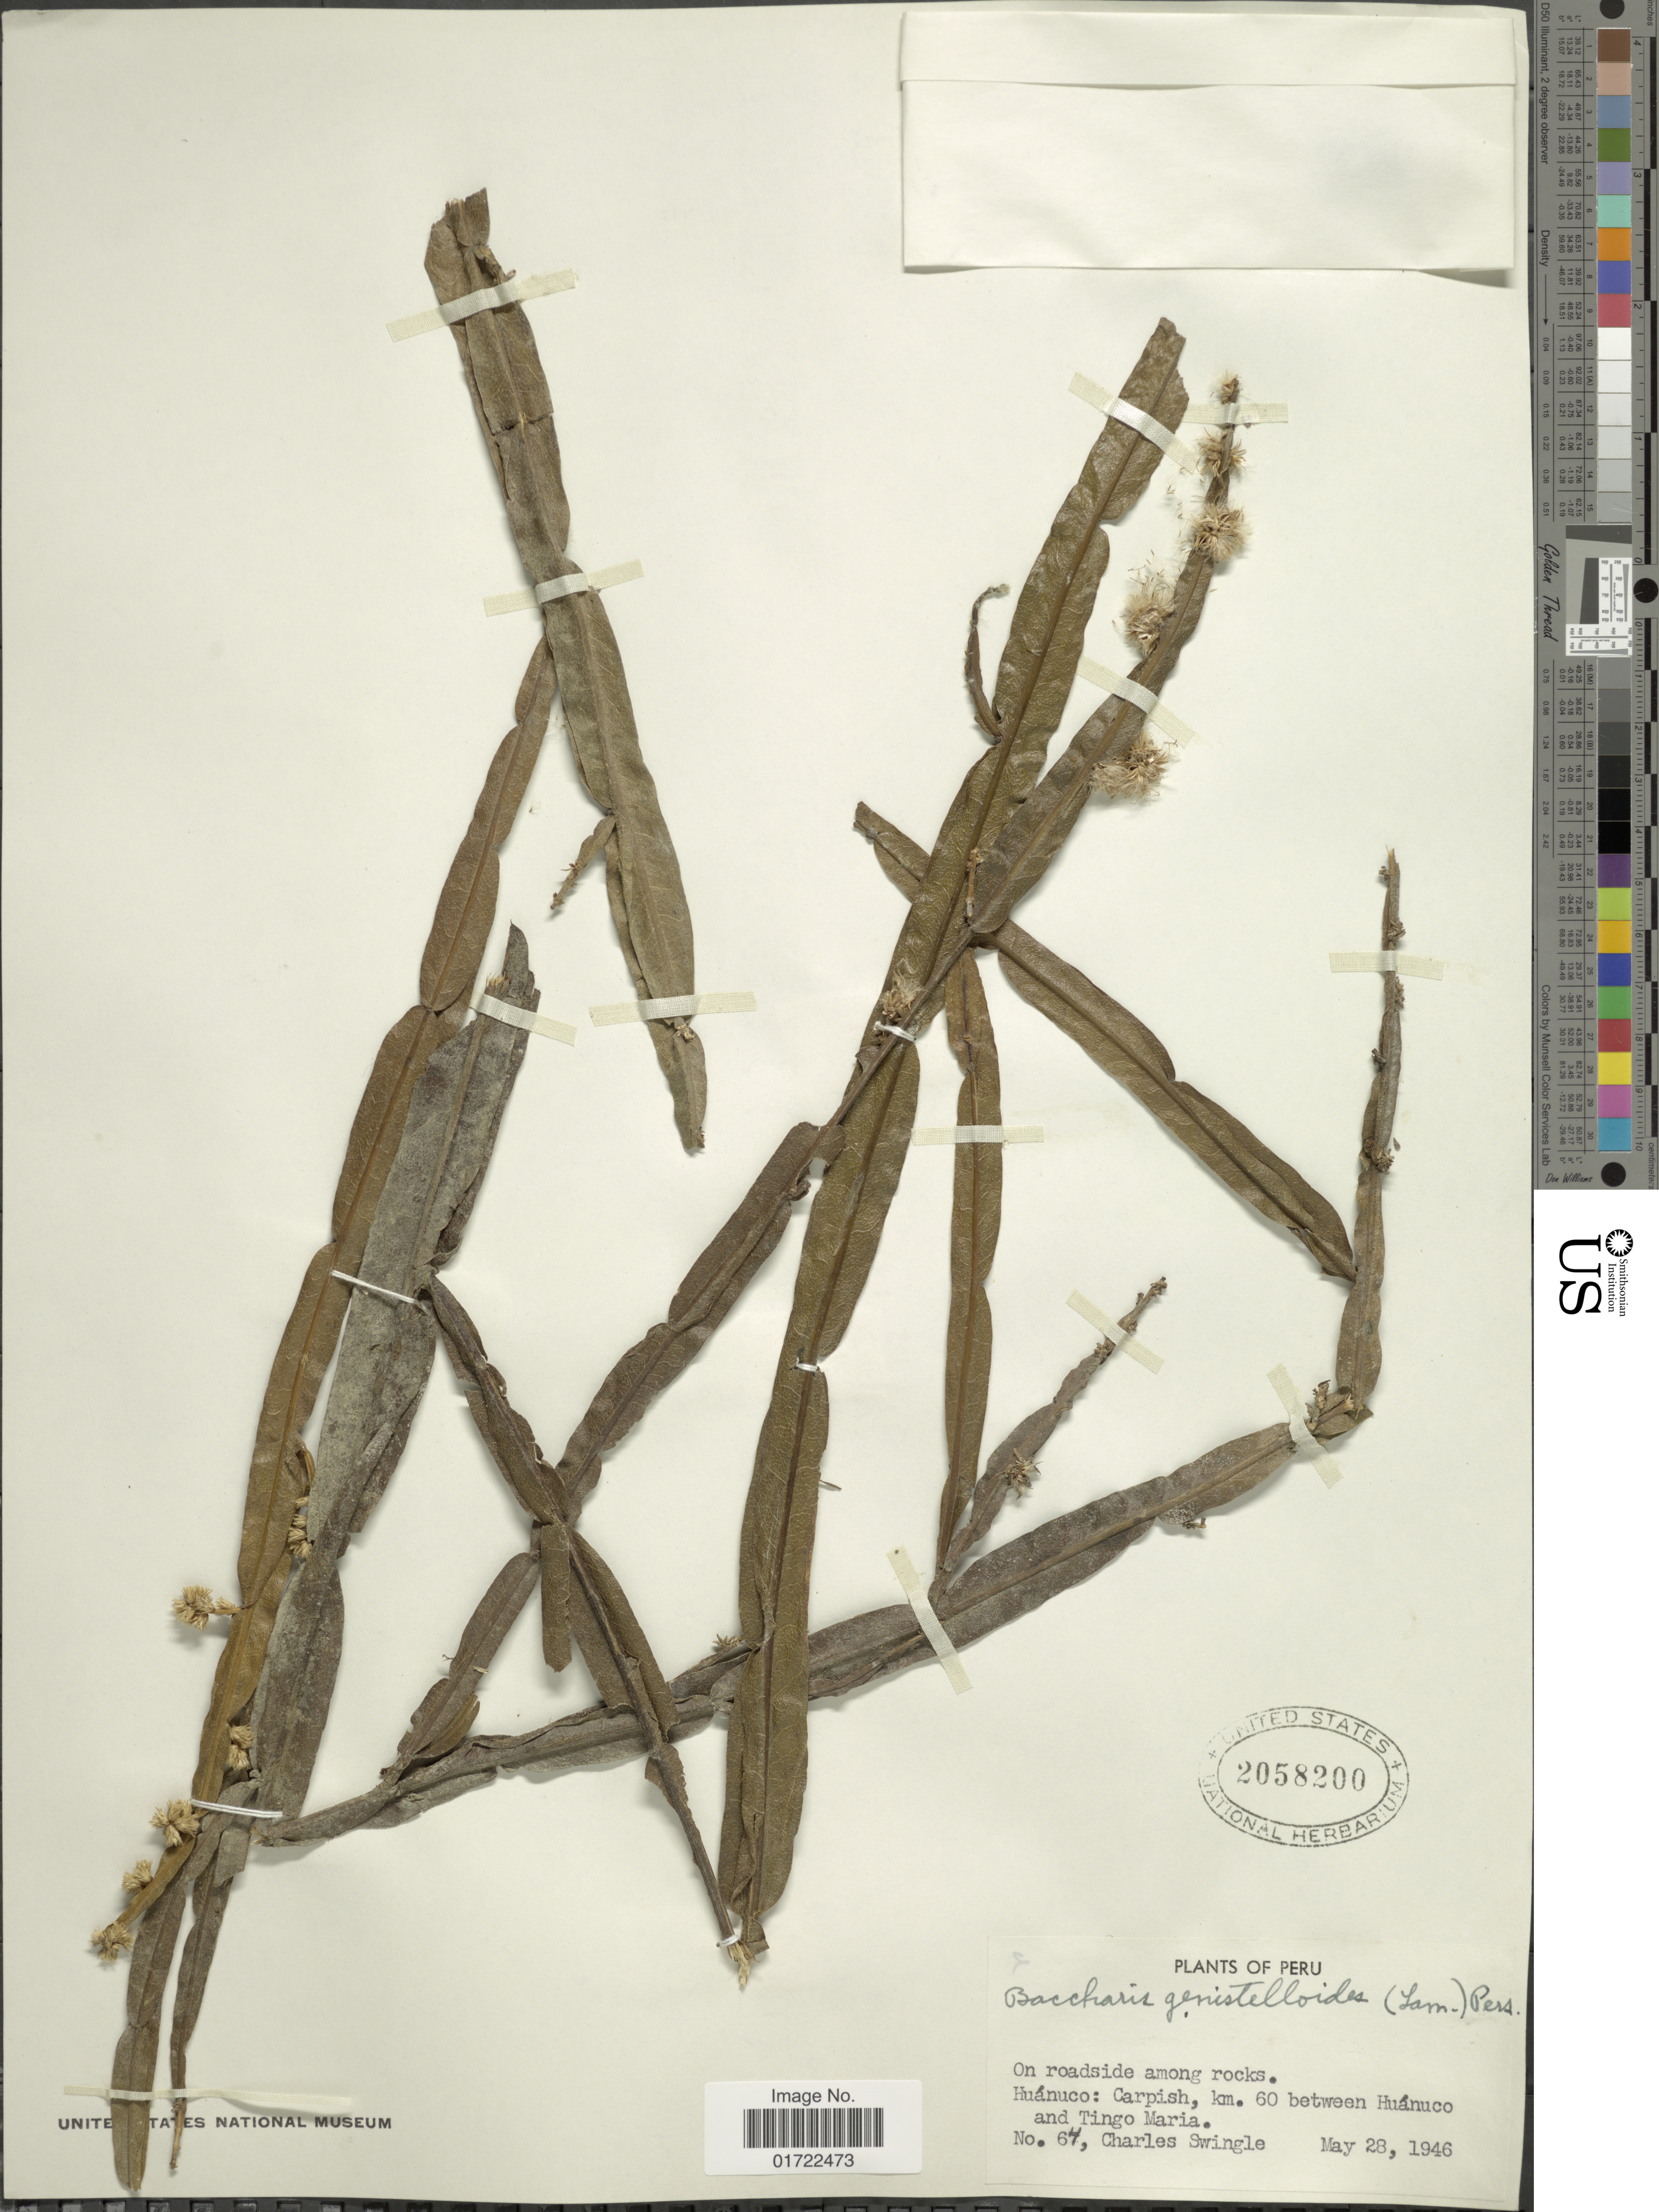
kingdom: Plantae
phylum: Tracheophyta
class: Magnoliopsida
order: Asterales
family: Asteraceae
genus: Baccharis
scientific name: Baccharis genistelloides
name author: (Lam.) Pers.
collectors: C. Swingle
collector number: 64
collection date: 1946-05-28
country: Peru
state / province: Huánuco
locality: Carpish, km. 60 between Huanuco and Tingo Maria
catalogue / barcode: US 2058200